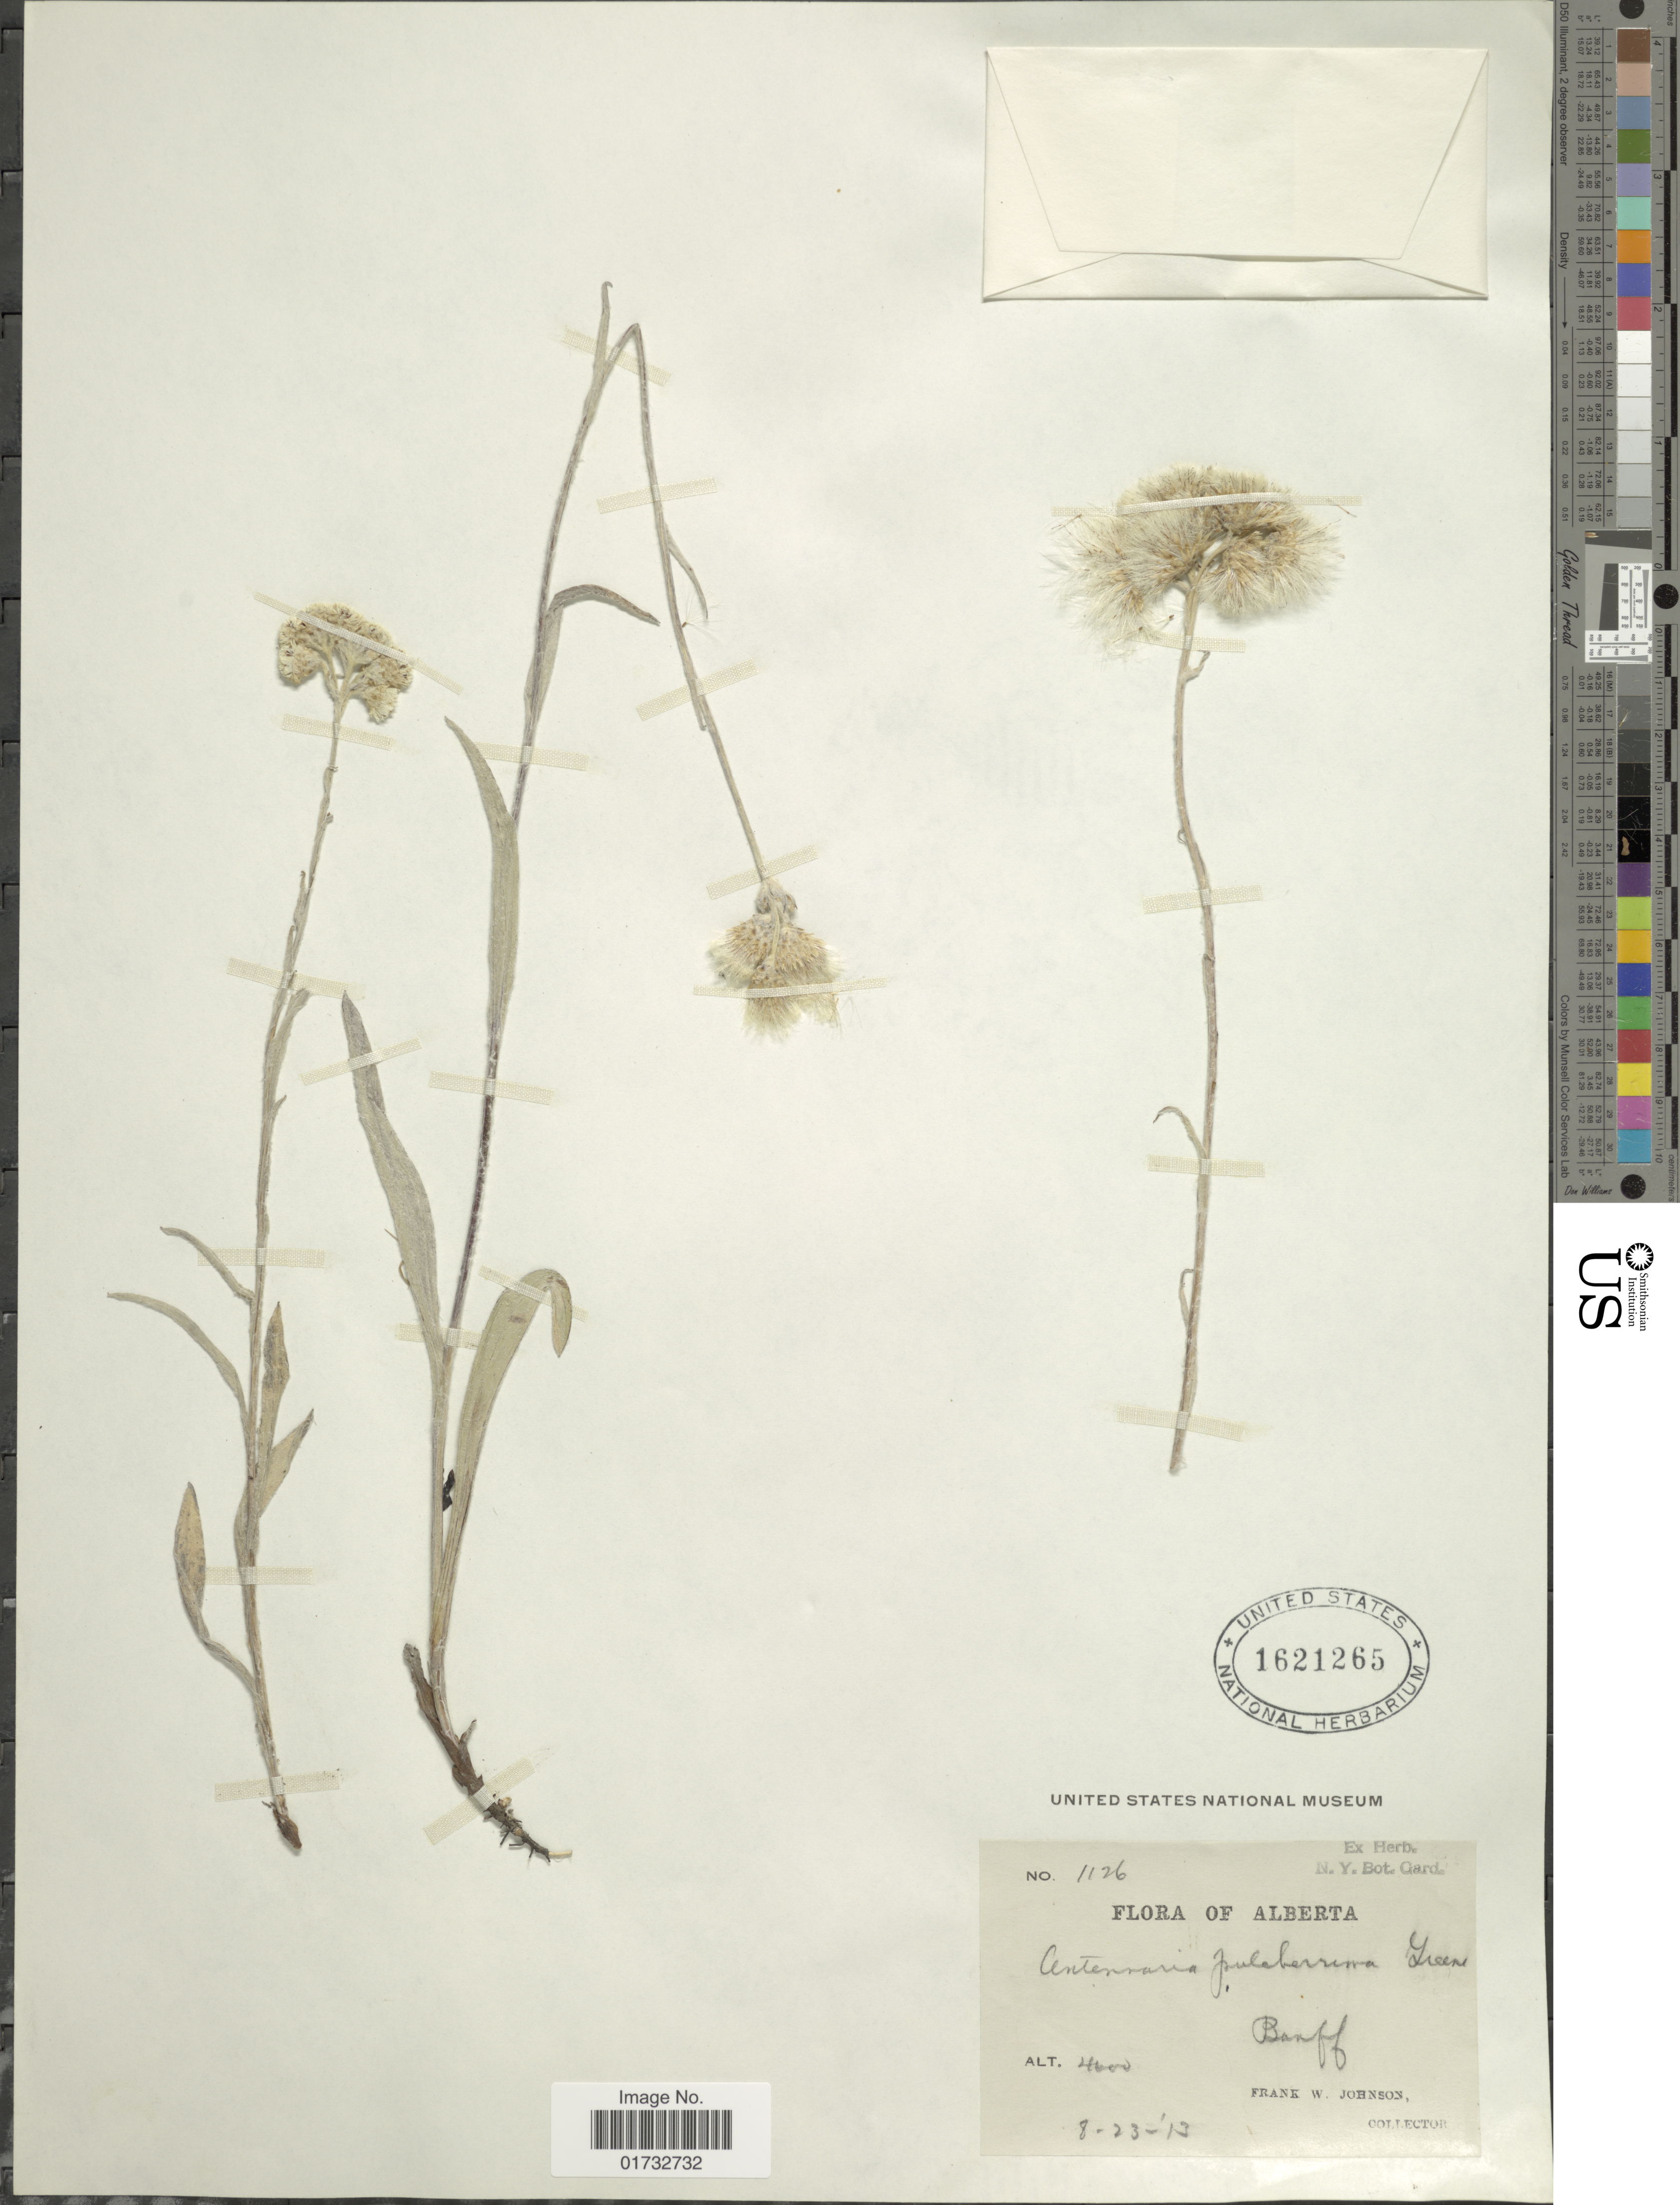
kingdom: Plantae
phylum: Tracheophyta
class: Magnoliopsida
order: Asterales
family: Asteraceae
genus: Antennaria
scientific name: Antennaria pulcherrima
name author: (Hook.) Greene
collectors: F. W. Johnson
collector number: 1126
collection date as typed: Transcribed d/m/y: 23/8/13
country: Canada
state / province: Alberta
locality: Banff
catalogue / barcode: US 1621265